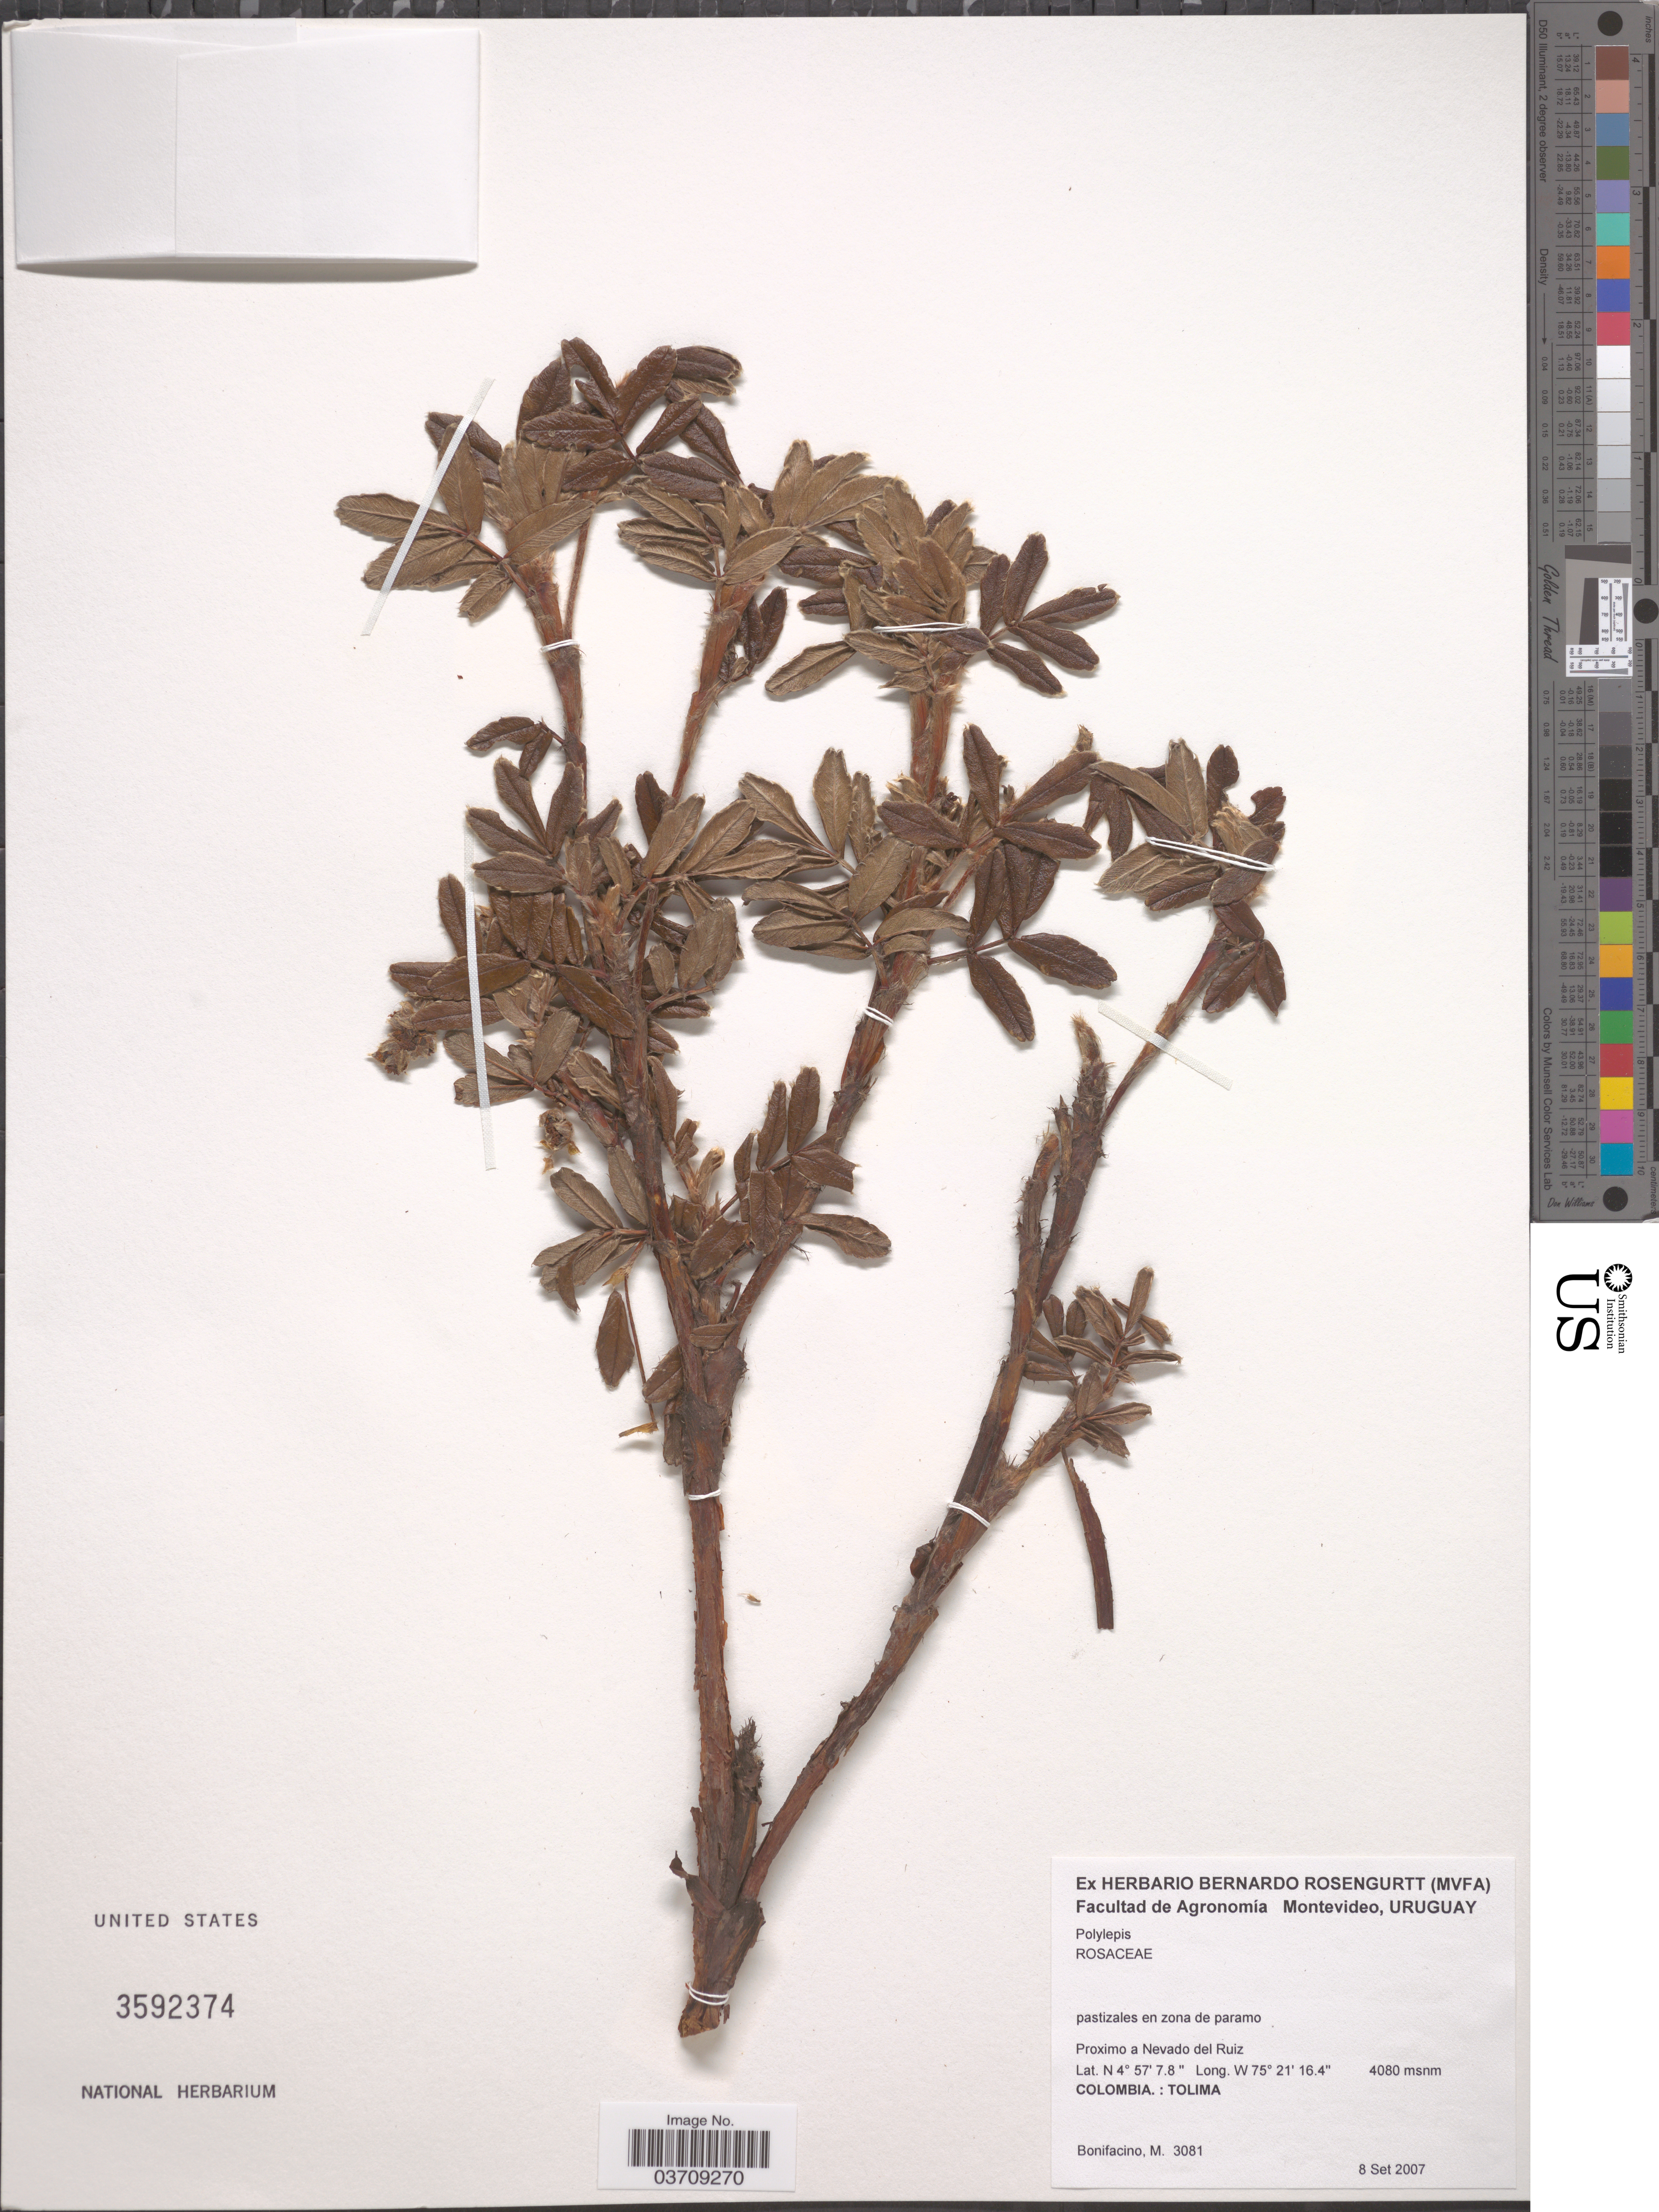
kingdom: Plantae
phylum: Tracheophyta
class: Magnoliopsida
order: Rosales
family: Rosaceae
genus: Polylepis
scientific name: Polylepis sp.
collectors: M. Bonifacino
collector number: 3081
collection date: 2007-09-08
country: Colombia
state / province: Tolima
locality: Pastizales en zona de paramo. Proximo a Nevado del Ruiz.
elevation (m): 4080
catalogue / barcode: US 3592374